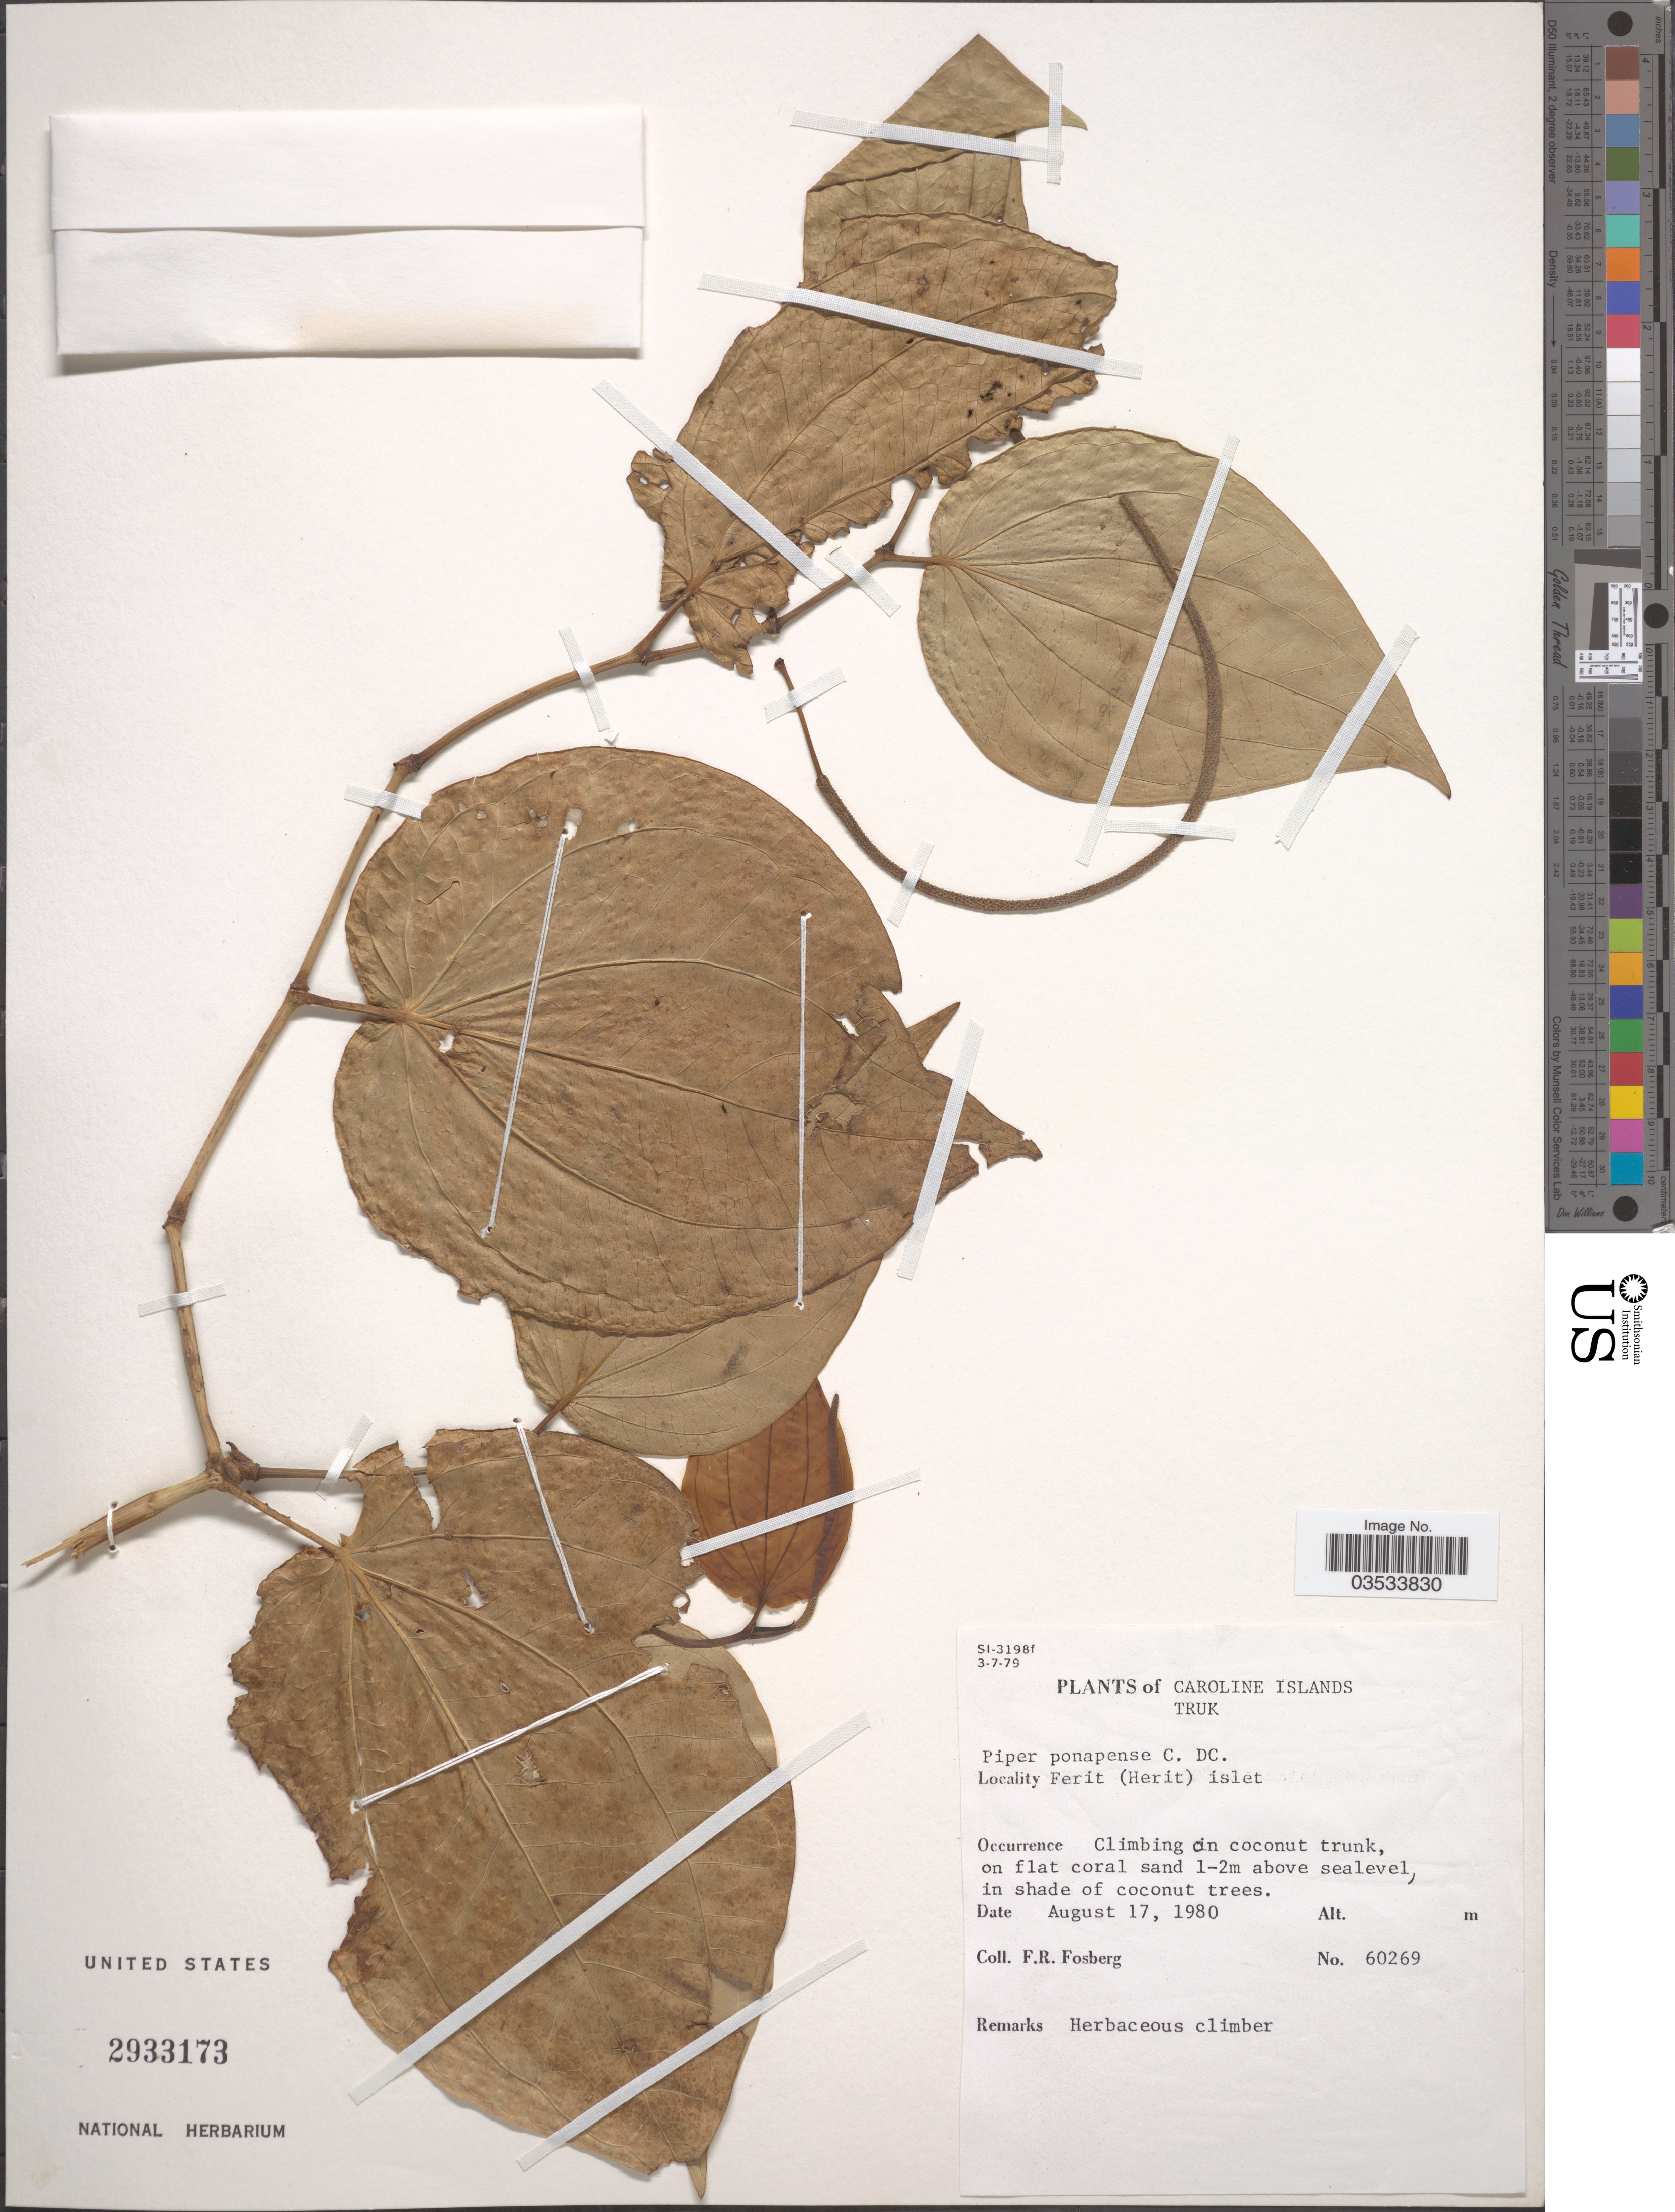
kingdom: Plantae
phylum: Tracheophyta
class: Magnoliopsida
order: Piperales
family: Piperaceae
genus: Piper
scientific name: Piper ponapense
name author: C. DC.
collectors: F. R. Fosberg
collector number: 60269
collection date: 1980-08-17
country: Micronesia, Federated States of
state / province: Truk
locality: Caroline Islands. Ferit (Herit) islet.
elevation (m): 1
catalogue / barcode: US 2933173